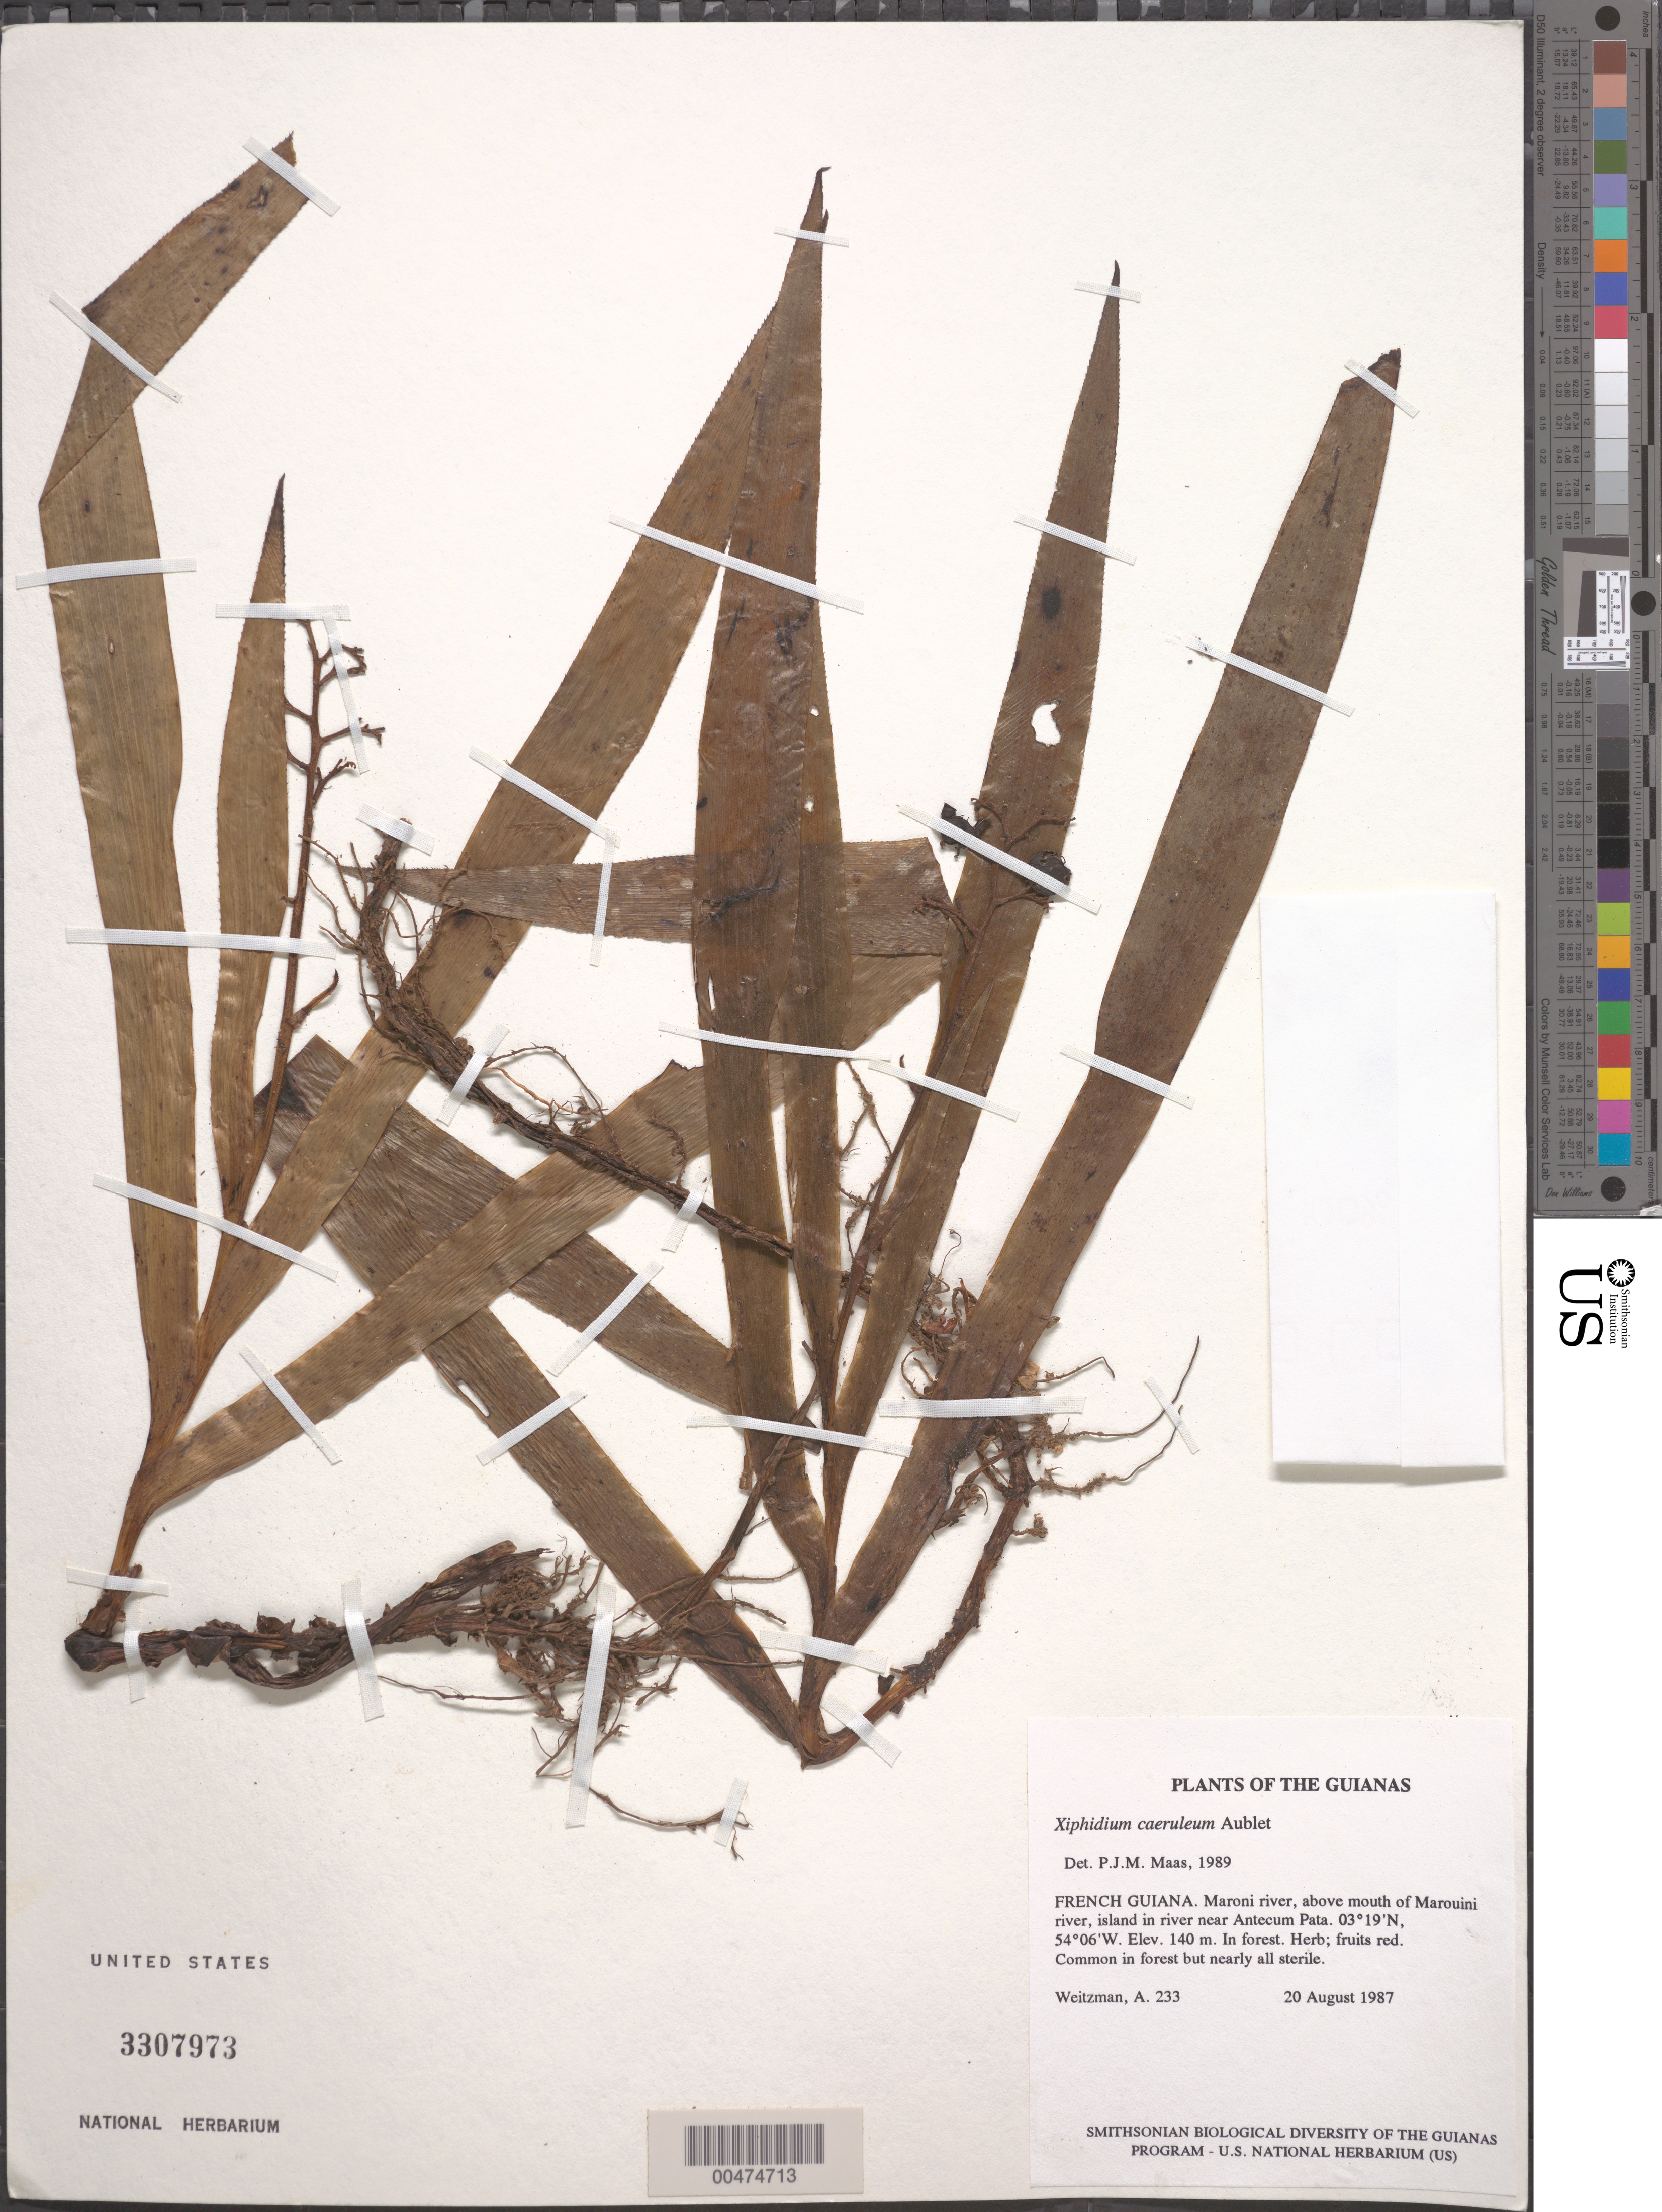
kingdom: Plantae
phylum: Tracheophyta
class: Liliopsida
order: Commelinales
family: Haemodoraceae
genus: Xiphidium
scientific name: Xiphidium caeruleum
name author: Aubl.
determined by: Maas, Paul J. M.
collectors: A. L. Weitzman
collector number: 233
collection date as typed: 20 August 1987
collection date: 1987-08-20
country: French Guiana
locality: Maroni river, above mouth of Marouini river, island in river near Antecum Pata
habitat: In forest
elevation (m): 140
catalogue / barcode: US 3307973